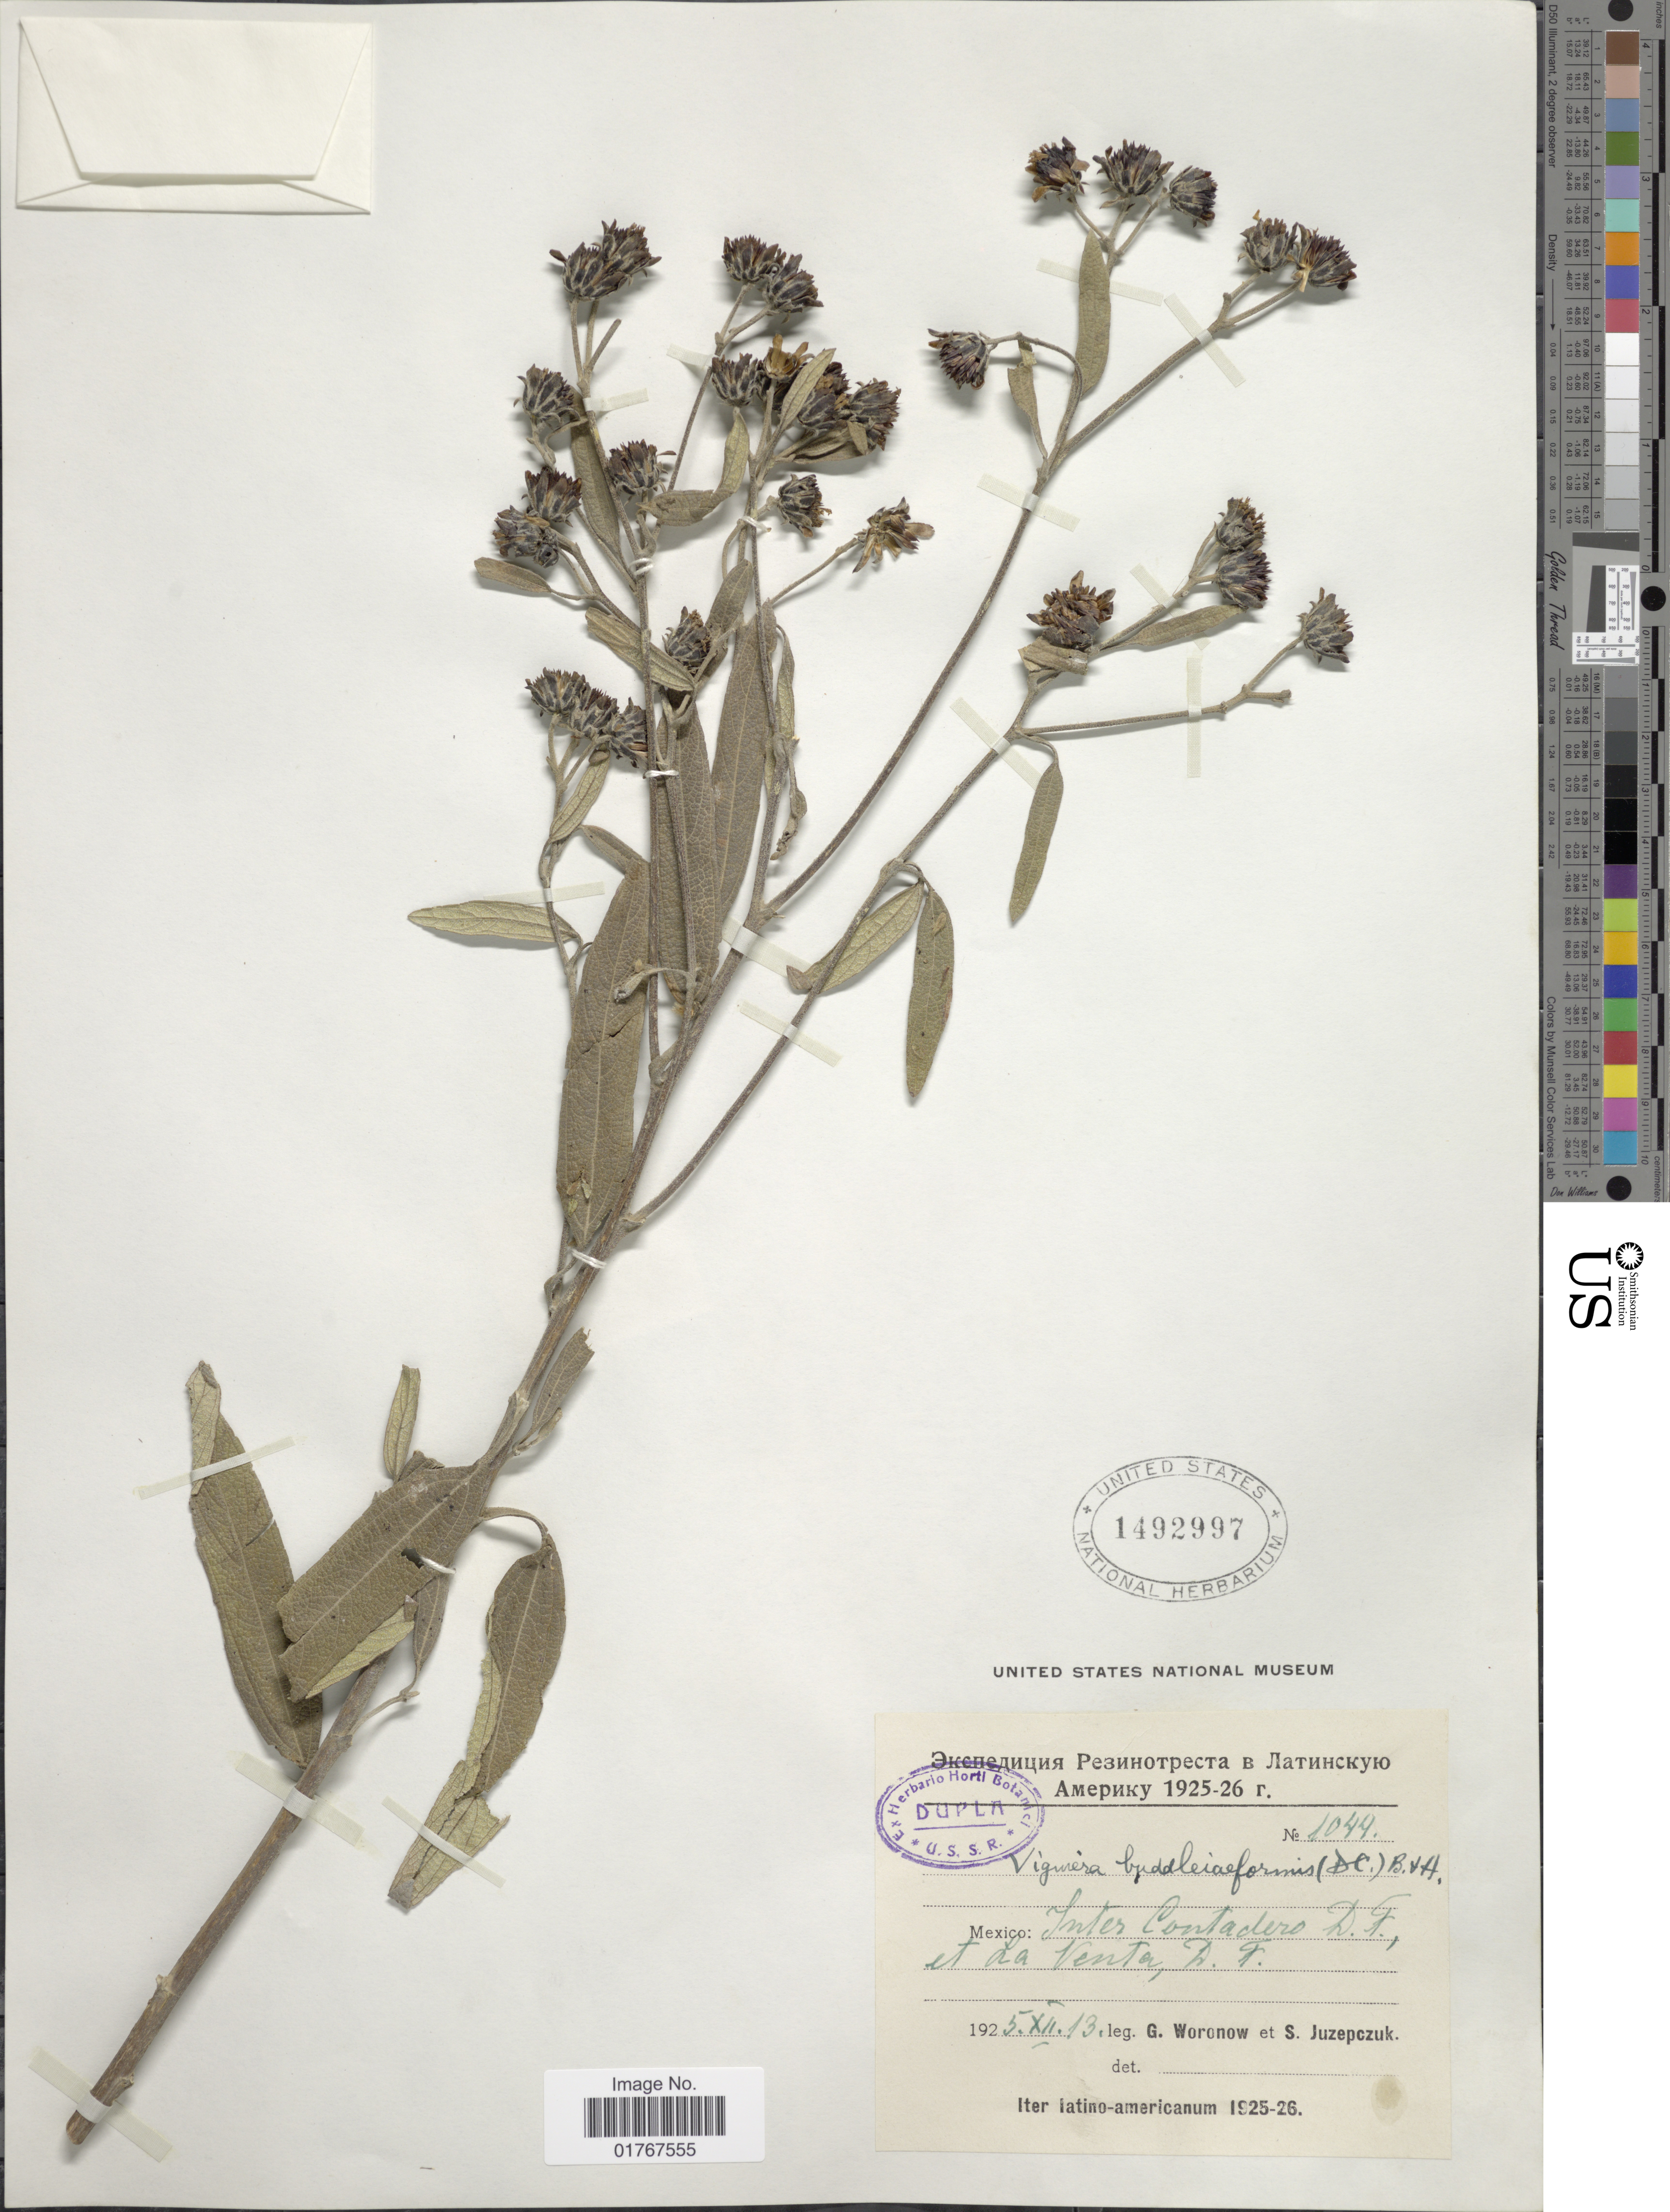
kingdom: Plantae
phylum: Tracheophyta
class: Magnoliopsida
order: Asterales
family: Asteraceae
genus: Viguiera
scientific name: Viguiera buddleiaformis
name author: (DC.) Benth. & Hook.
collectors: G. Woronow & S. V. Juzepczuk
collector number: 1049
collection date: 1925-12-13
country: Mexico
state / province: Distrito Federal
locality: Inter Contadero D.F., et La Venta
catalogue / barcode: US 1492997